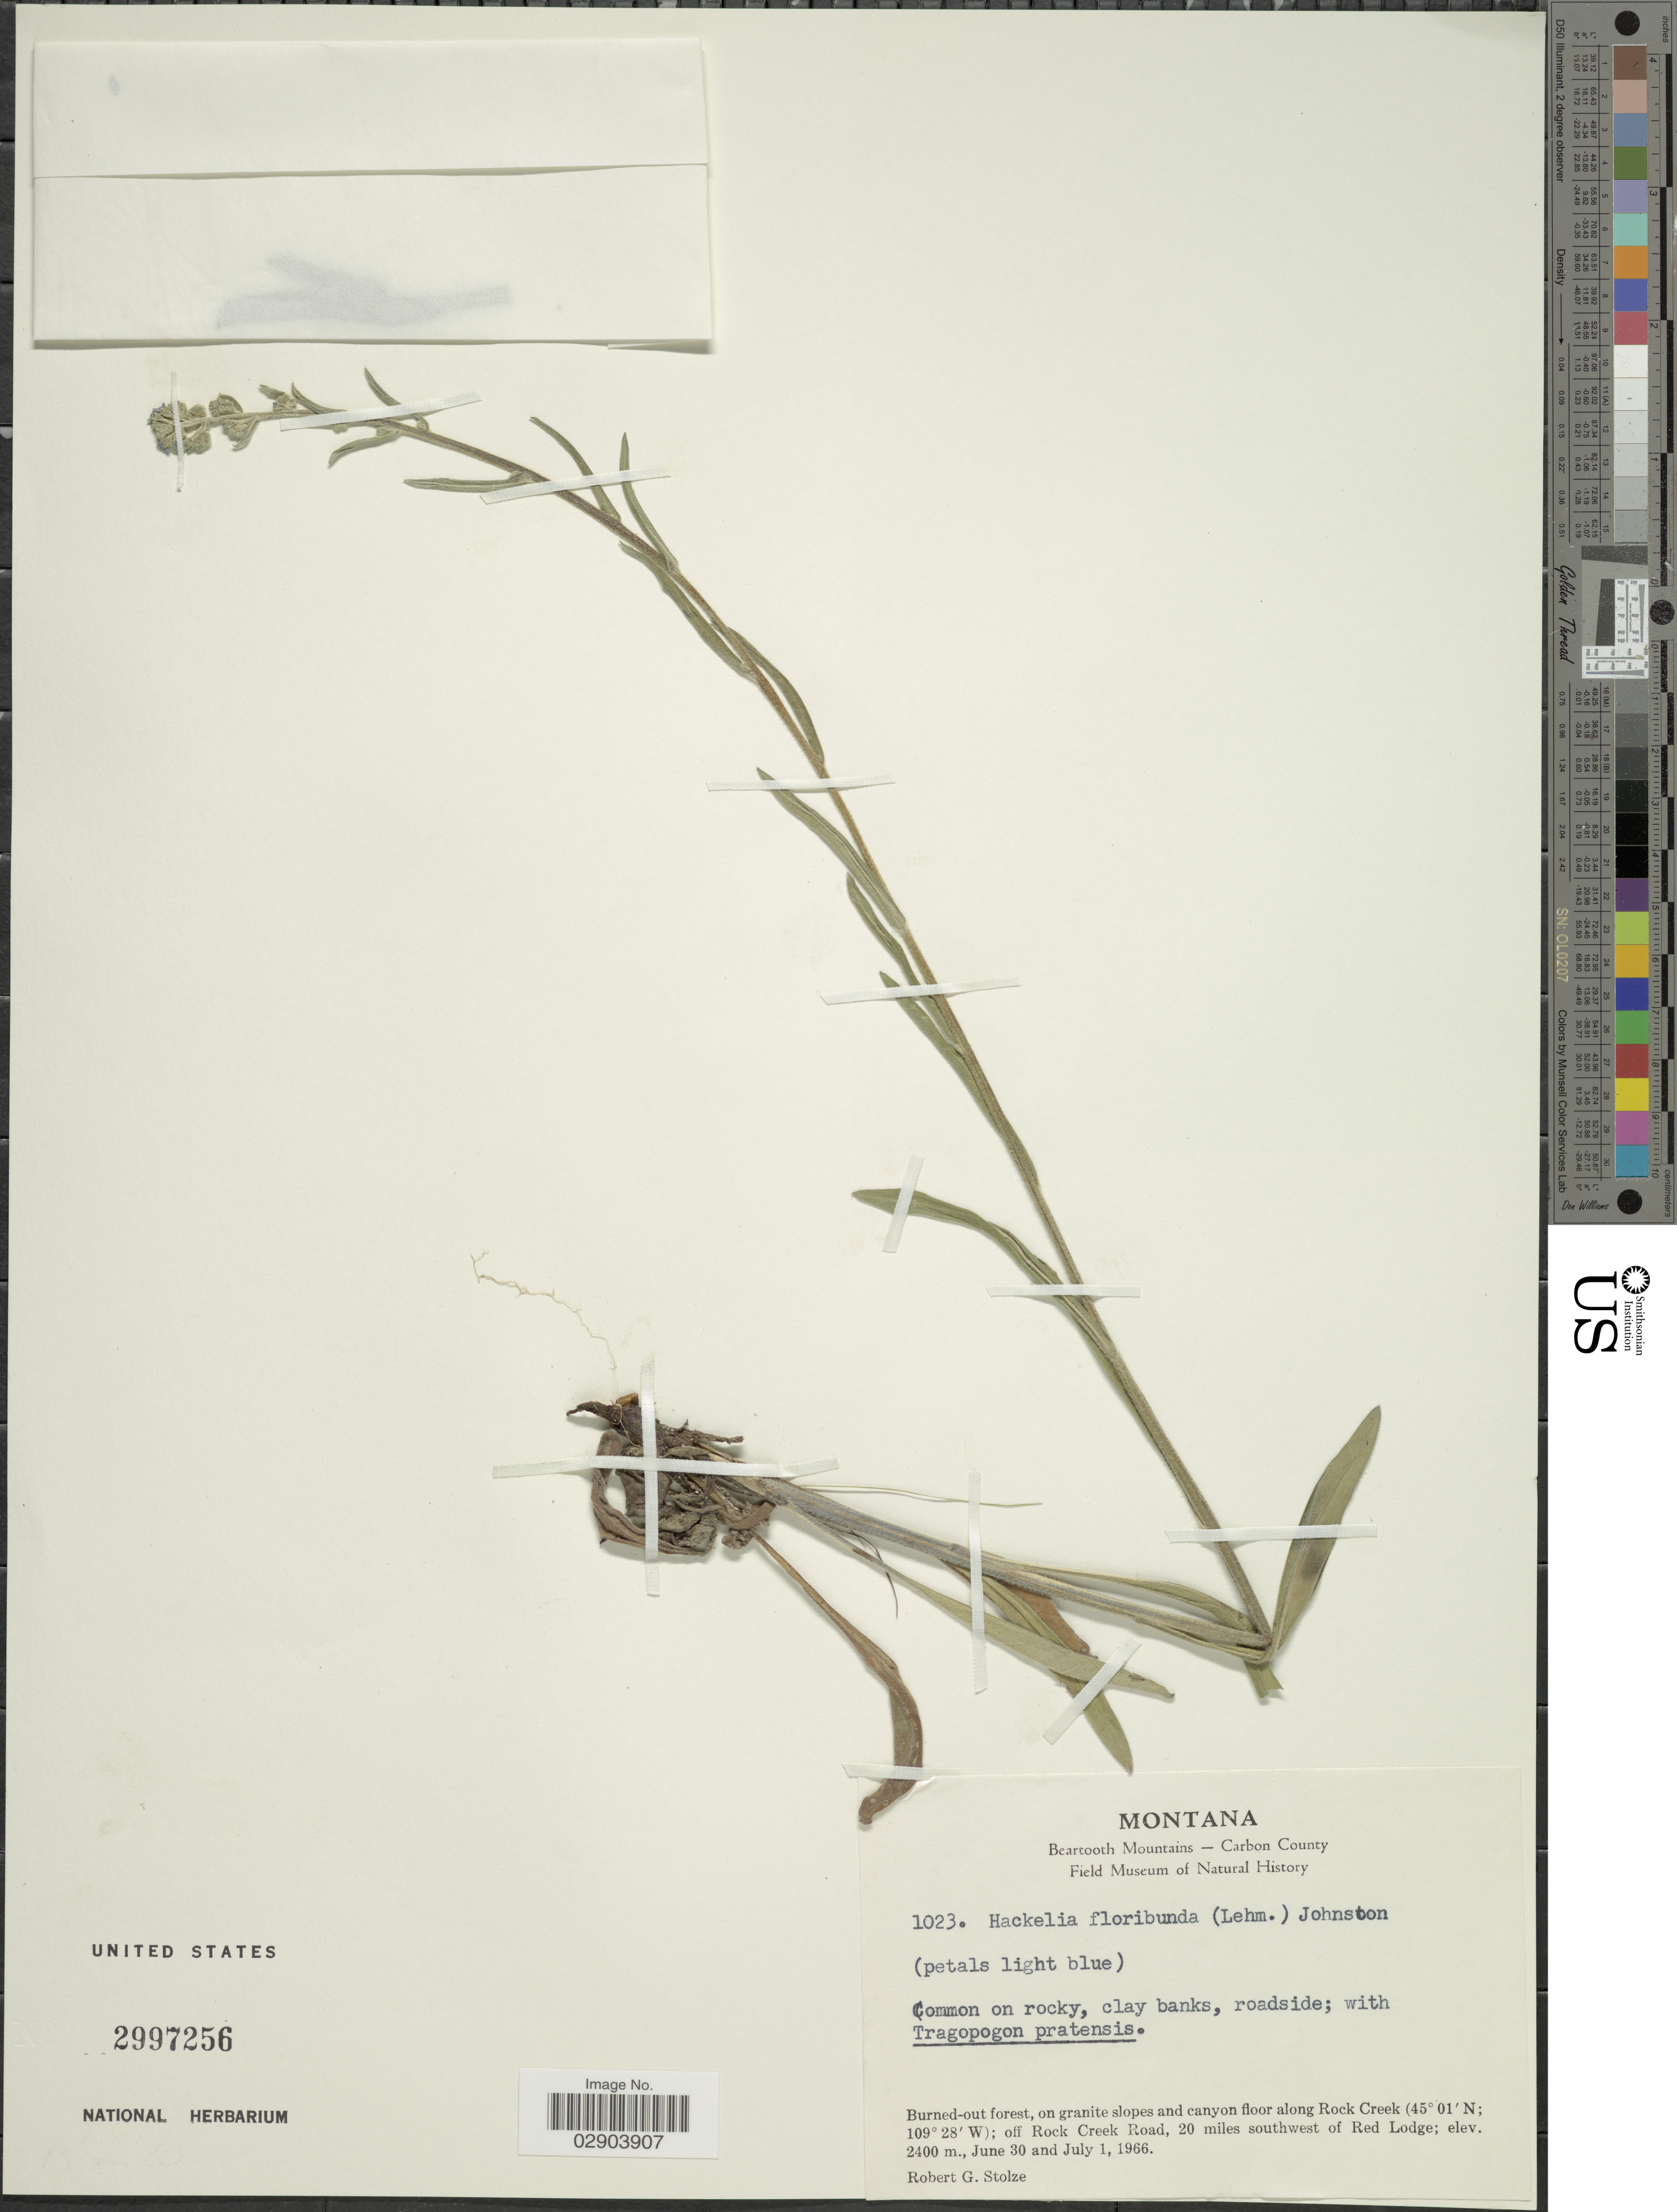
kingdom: Plantae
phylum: Tracheophyta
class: Magnoliopsida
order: Boraginales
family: Boraginaceae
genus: Hackelia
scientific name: Hackelia floribunda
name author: (Lehm.) I.M. Johnst.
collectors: R. G. Stolze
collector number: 1023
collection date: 1966-06-30/1966-07-01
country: United States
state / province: Montana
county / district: Carbon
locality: Beartooth Mountains. Burned-out forest, on granite slopes and canyon floor along Rock Creek, off Rock Creek Road, 20 miles southwest of Red Lodge.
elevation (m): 2400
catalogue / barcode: US 2997256